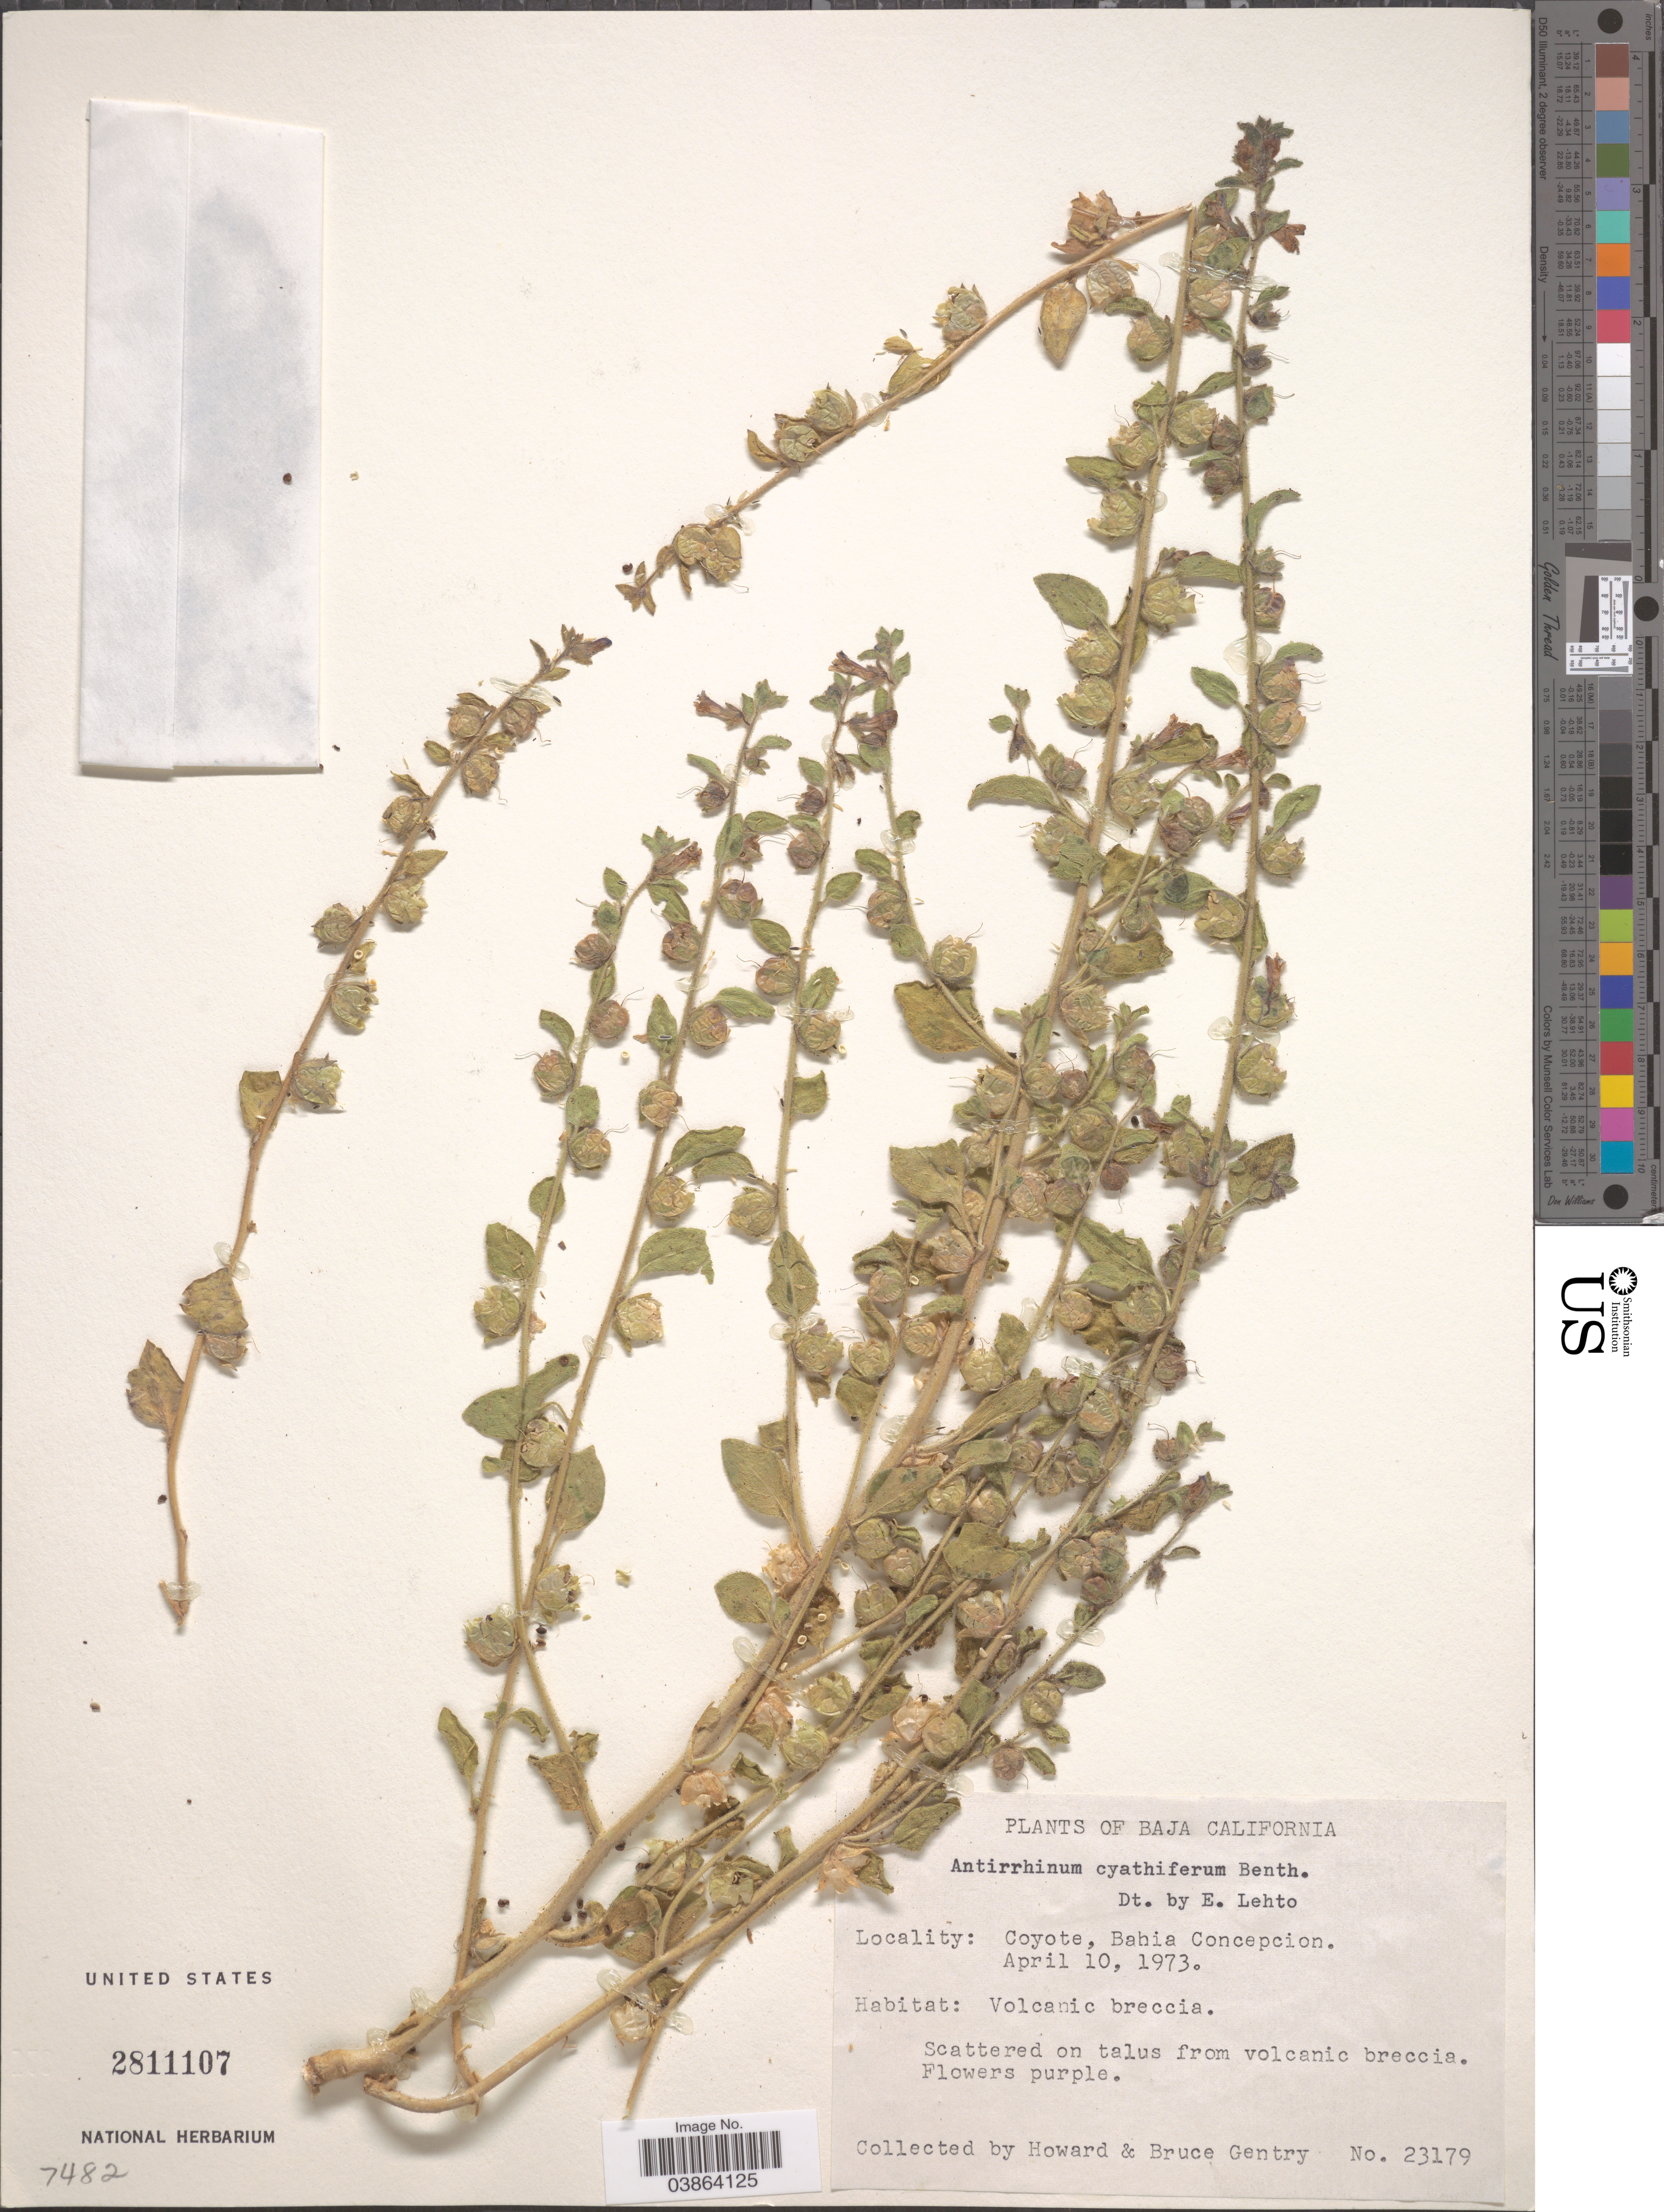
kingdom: Plantae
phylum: Tracheophyta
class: Magnoliopsida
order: Lamiales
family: Plantaginaceae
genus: Pseudorontium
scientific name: Pseudorontium cyathiferum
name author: (Benth.) Rothm.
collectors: -. Howard & B. Gentry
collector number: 23179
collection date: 1973-04-10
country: Mexico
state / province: Baja California Sur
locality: Coyote, Bahia Concepcion.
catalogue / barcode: US 2811107